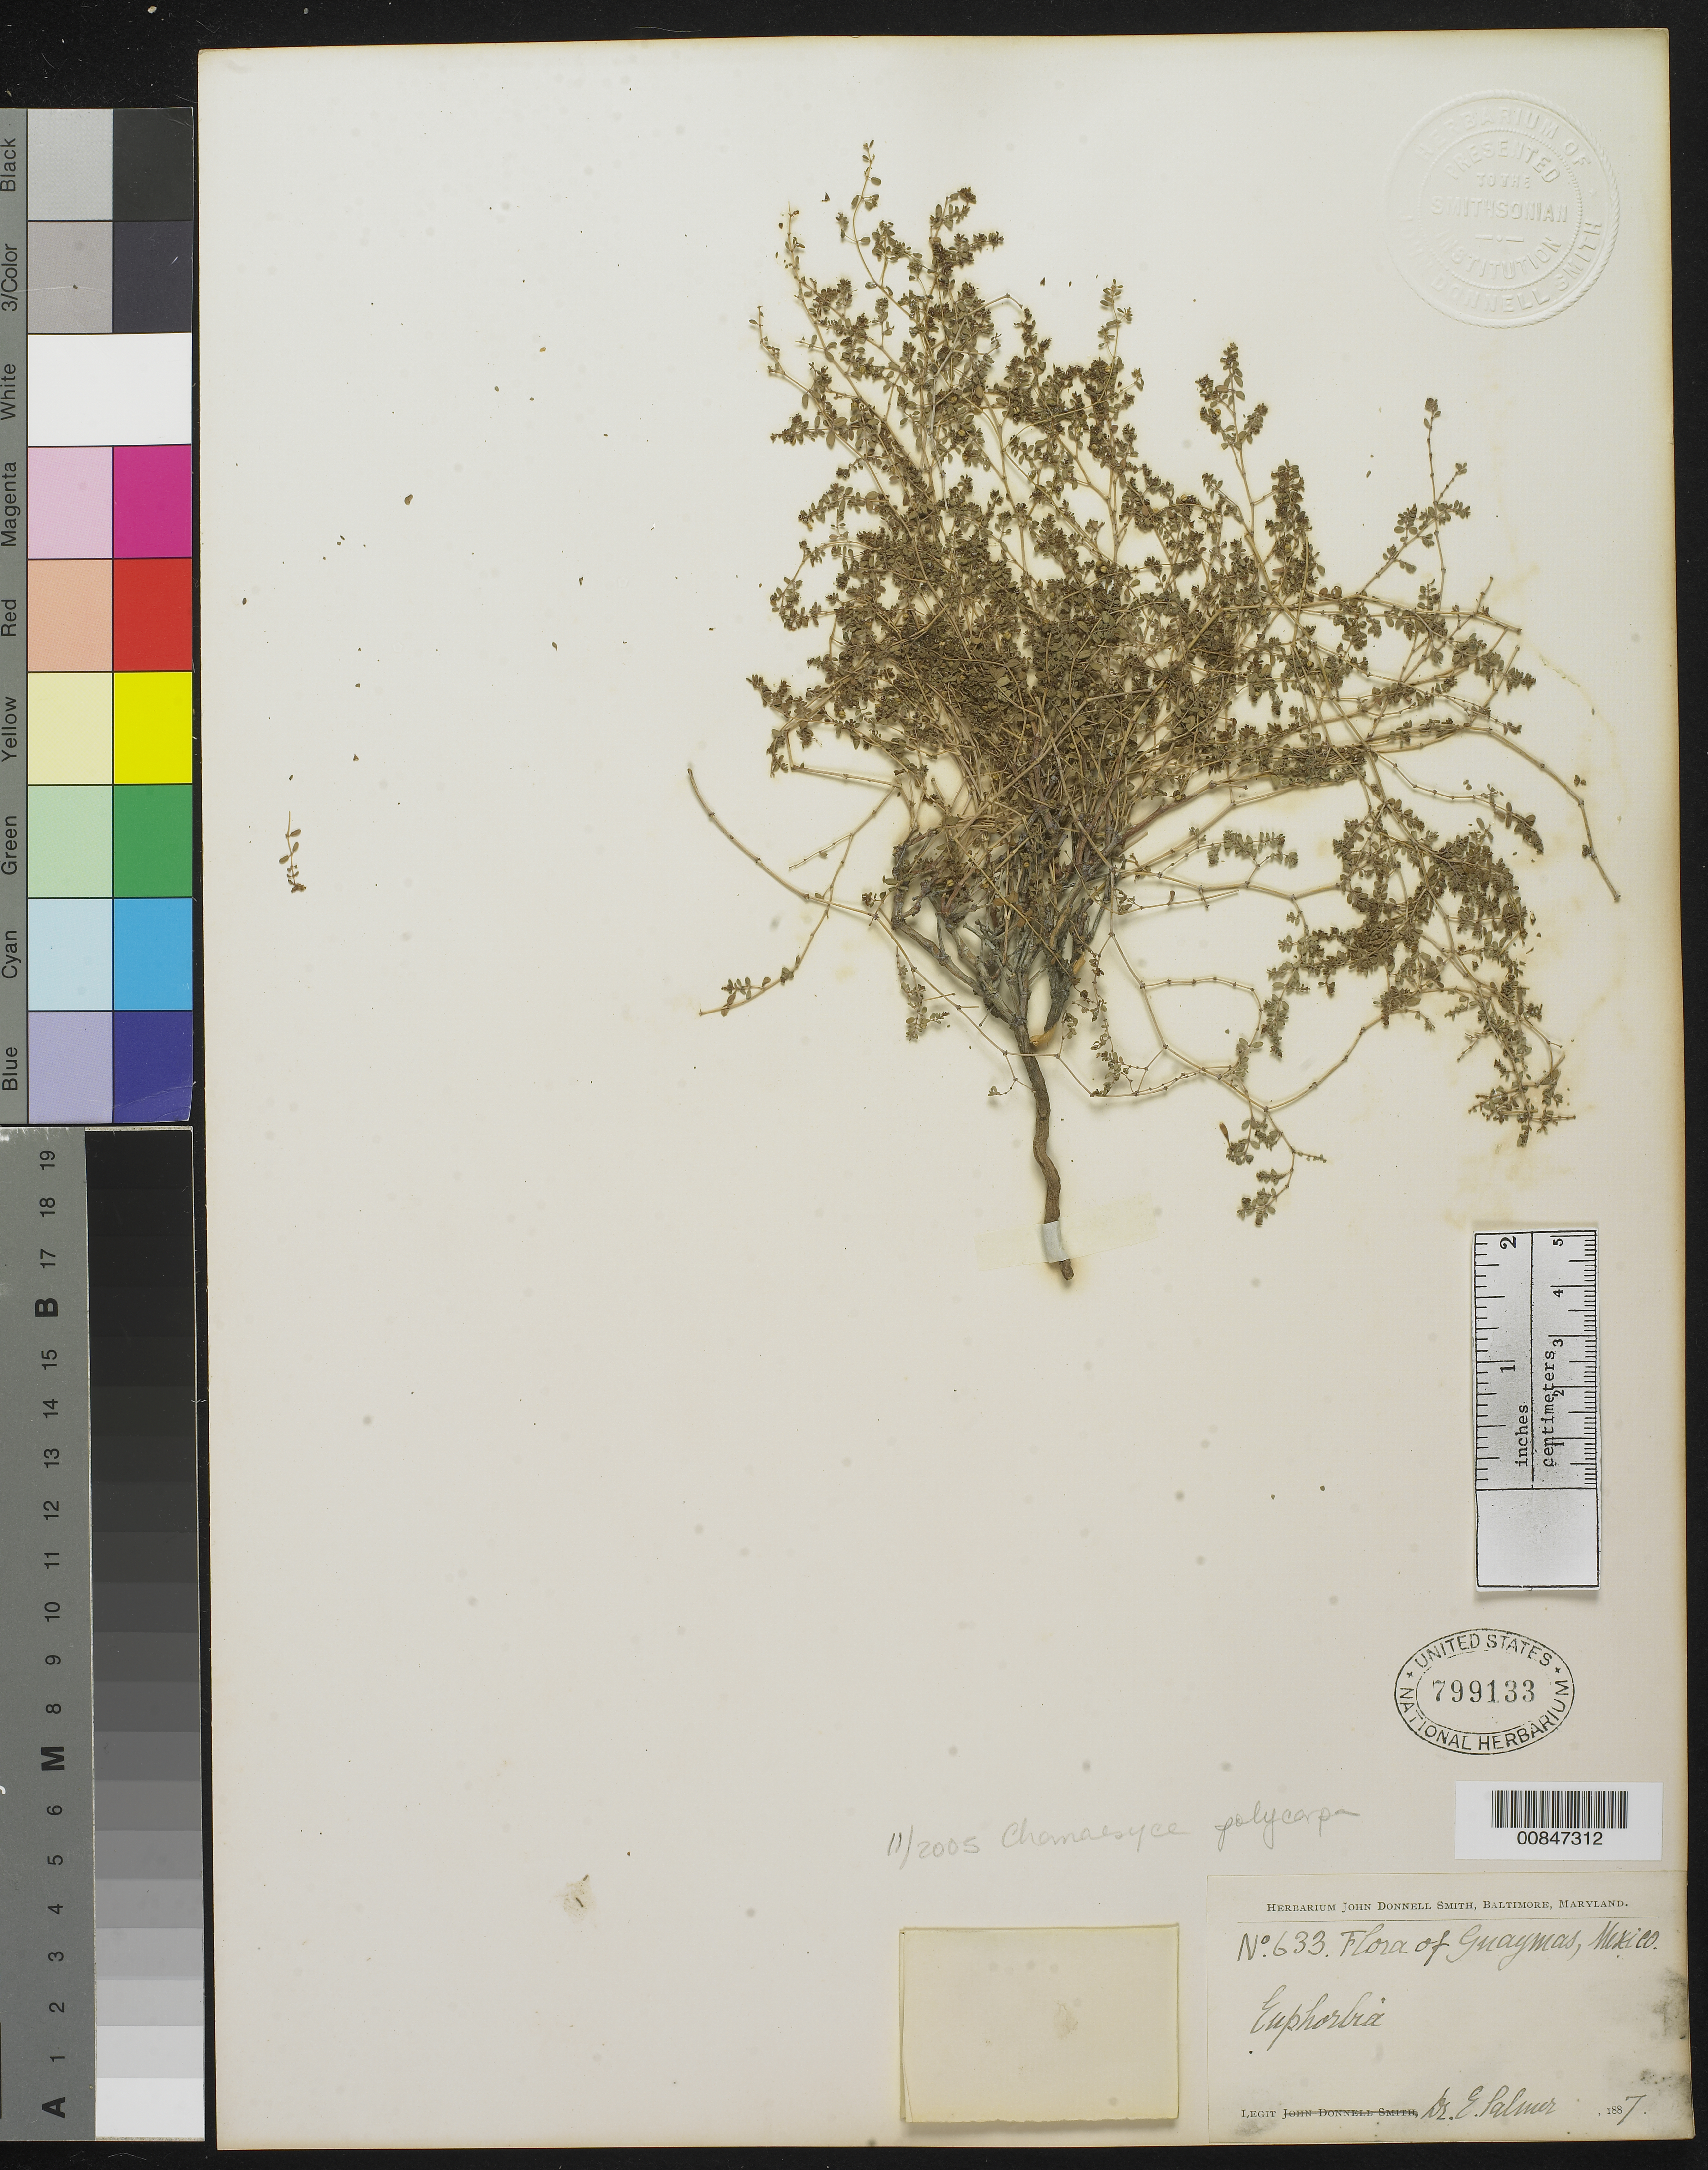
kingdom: Plantae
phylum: Tracheophyta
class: Magnoliopsida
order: Malpighiales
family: Euphorbiaceae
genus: Euphorbia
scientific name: Euphorbia polycarpa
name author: Benth.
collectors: E. Palmer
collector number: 633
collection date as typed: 1887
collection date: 1887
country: Mexico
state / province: Sonora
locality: Guaymas, Sonora.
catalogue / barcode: US 799133